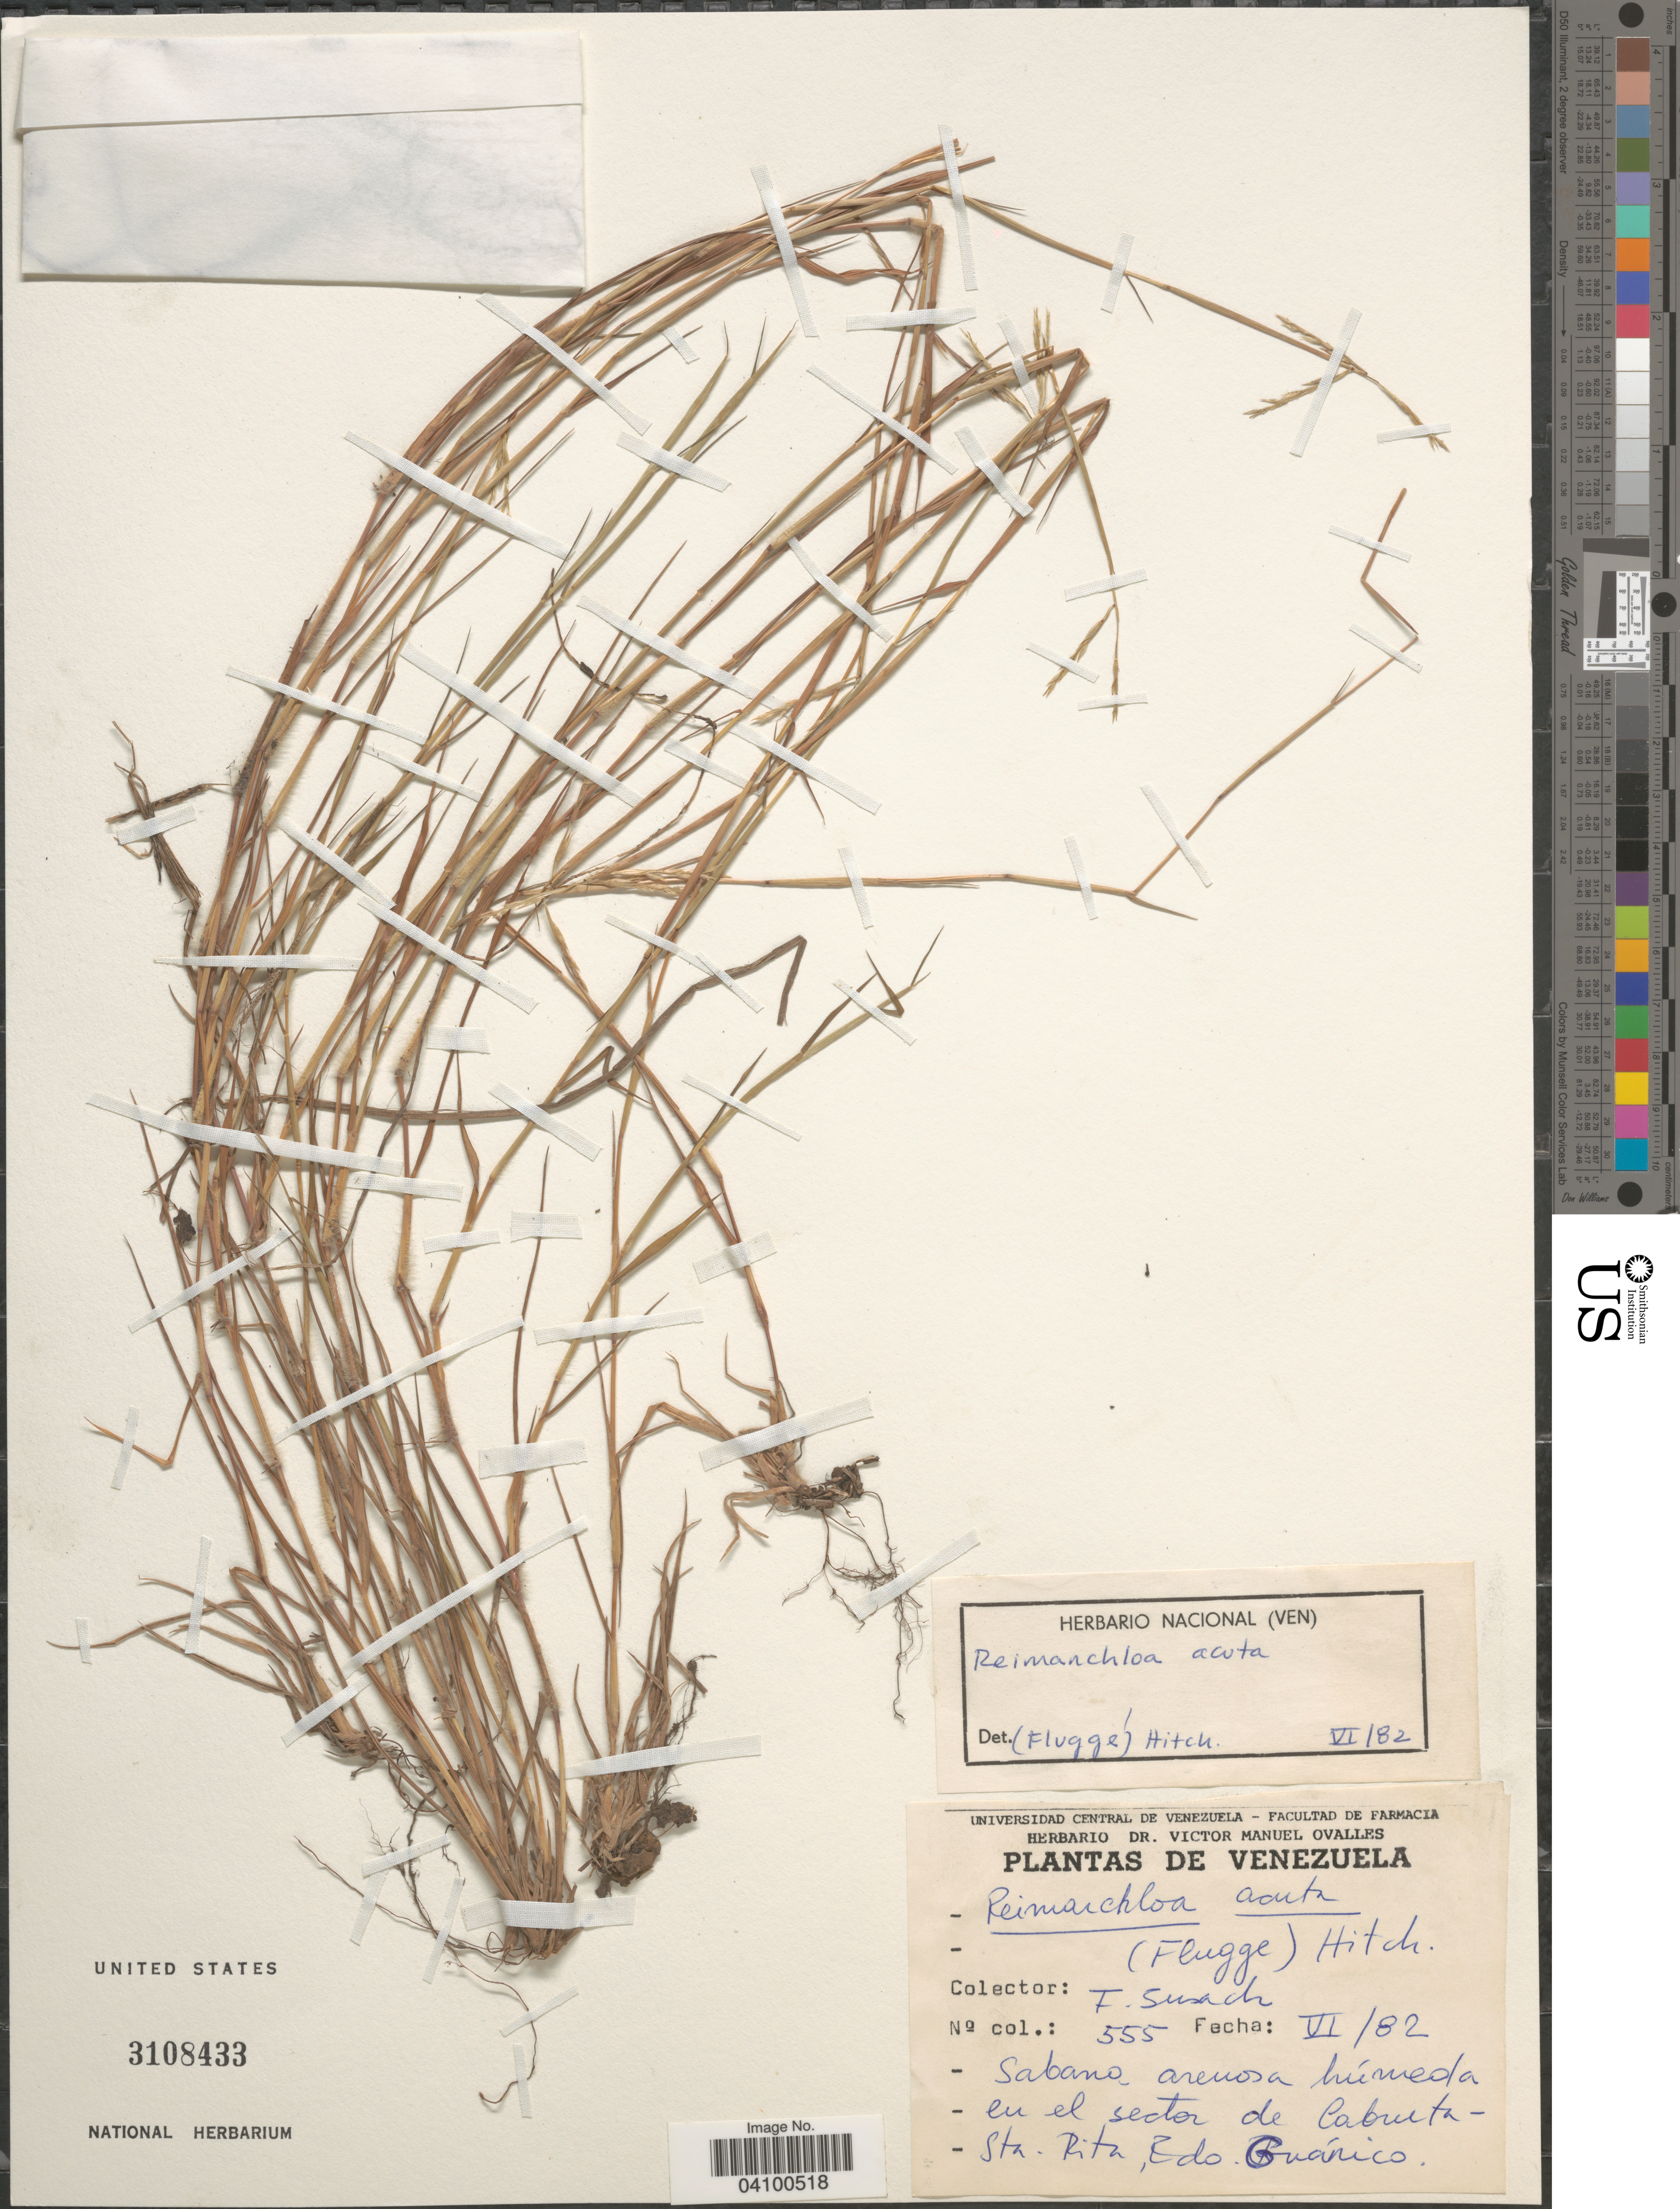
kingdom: Plantae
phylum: Tracheophyta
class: Liliopsida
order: Poales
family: Poaceae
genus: Paspalum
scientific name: Paspalum stagnophilum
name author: Morrone & Zuloaga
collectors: F. Susach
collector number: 555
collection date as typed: Transcribed d/m/y: /6/82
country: Venezuela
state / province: Guarico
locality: En el sector de Cabruta- Sta. Rita.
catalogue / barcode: US 3108433